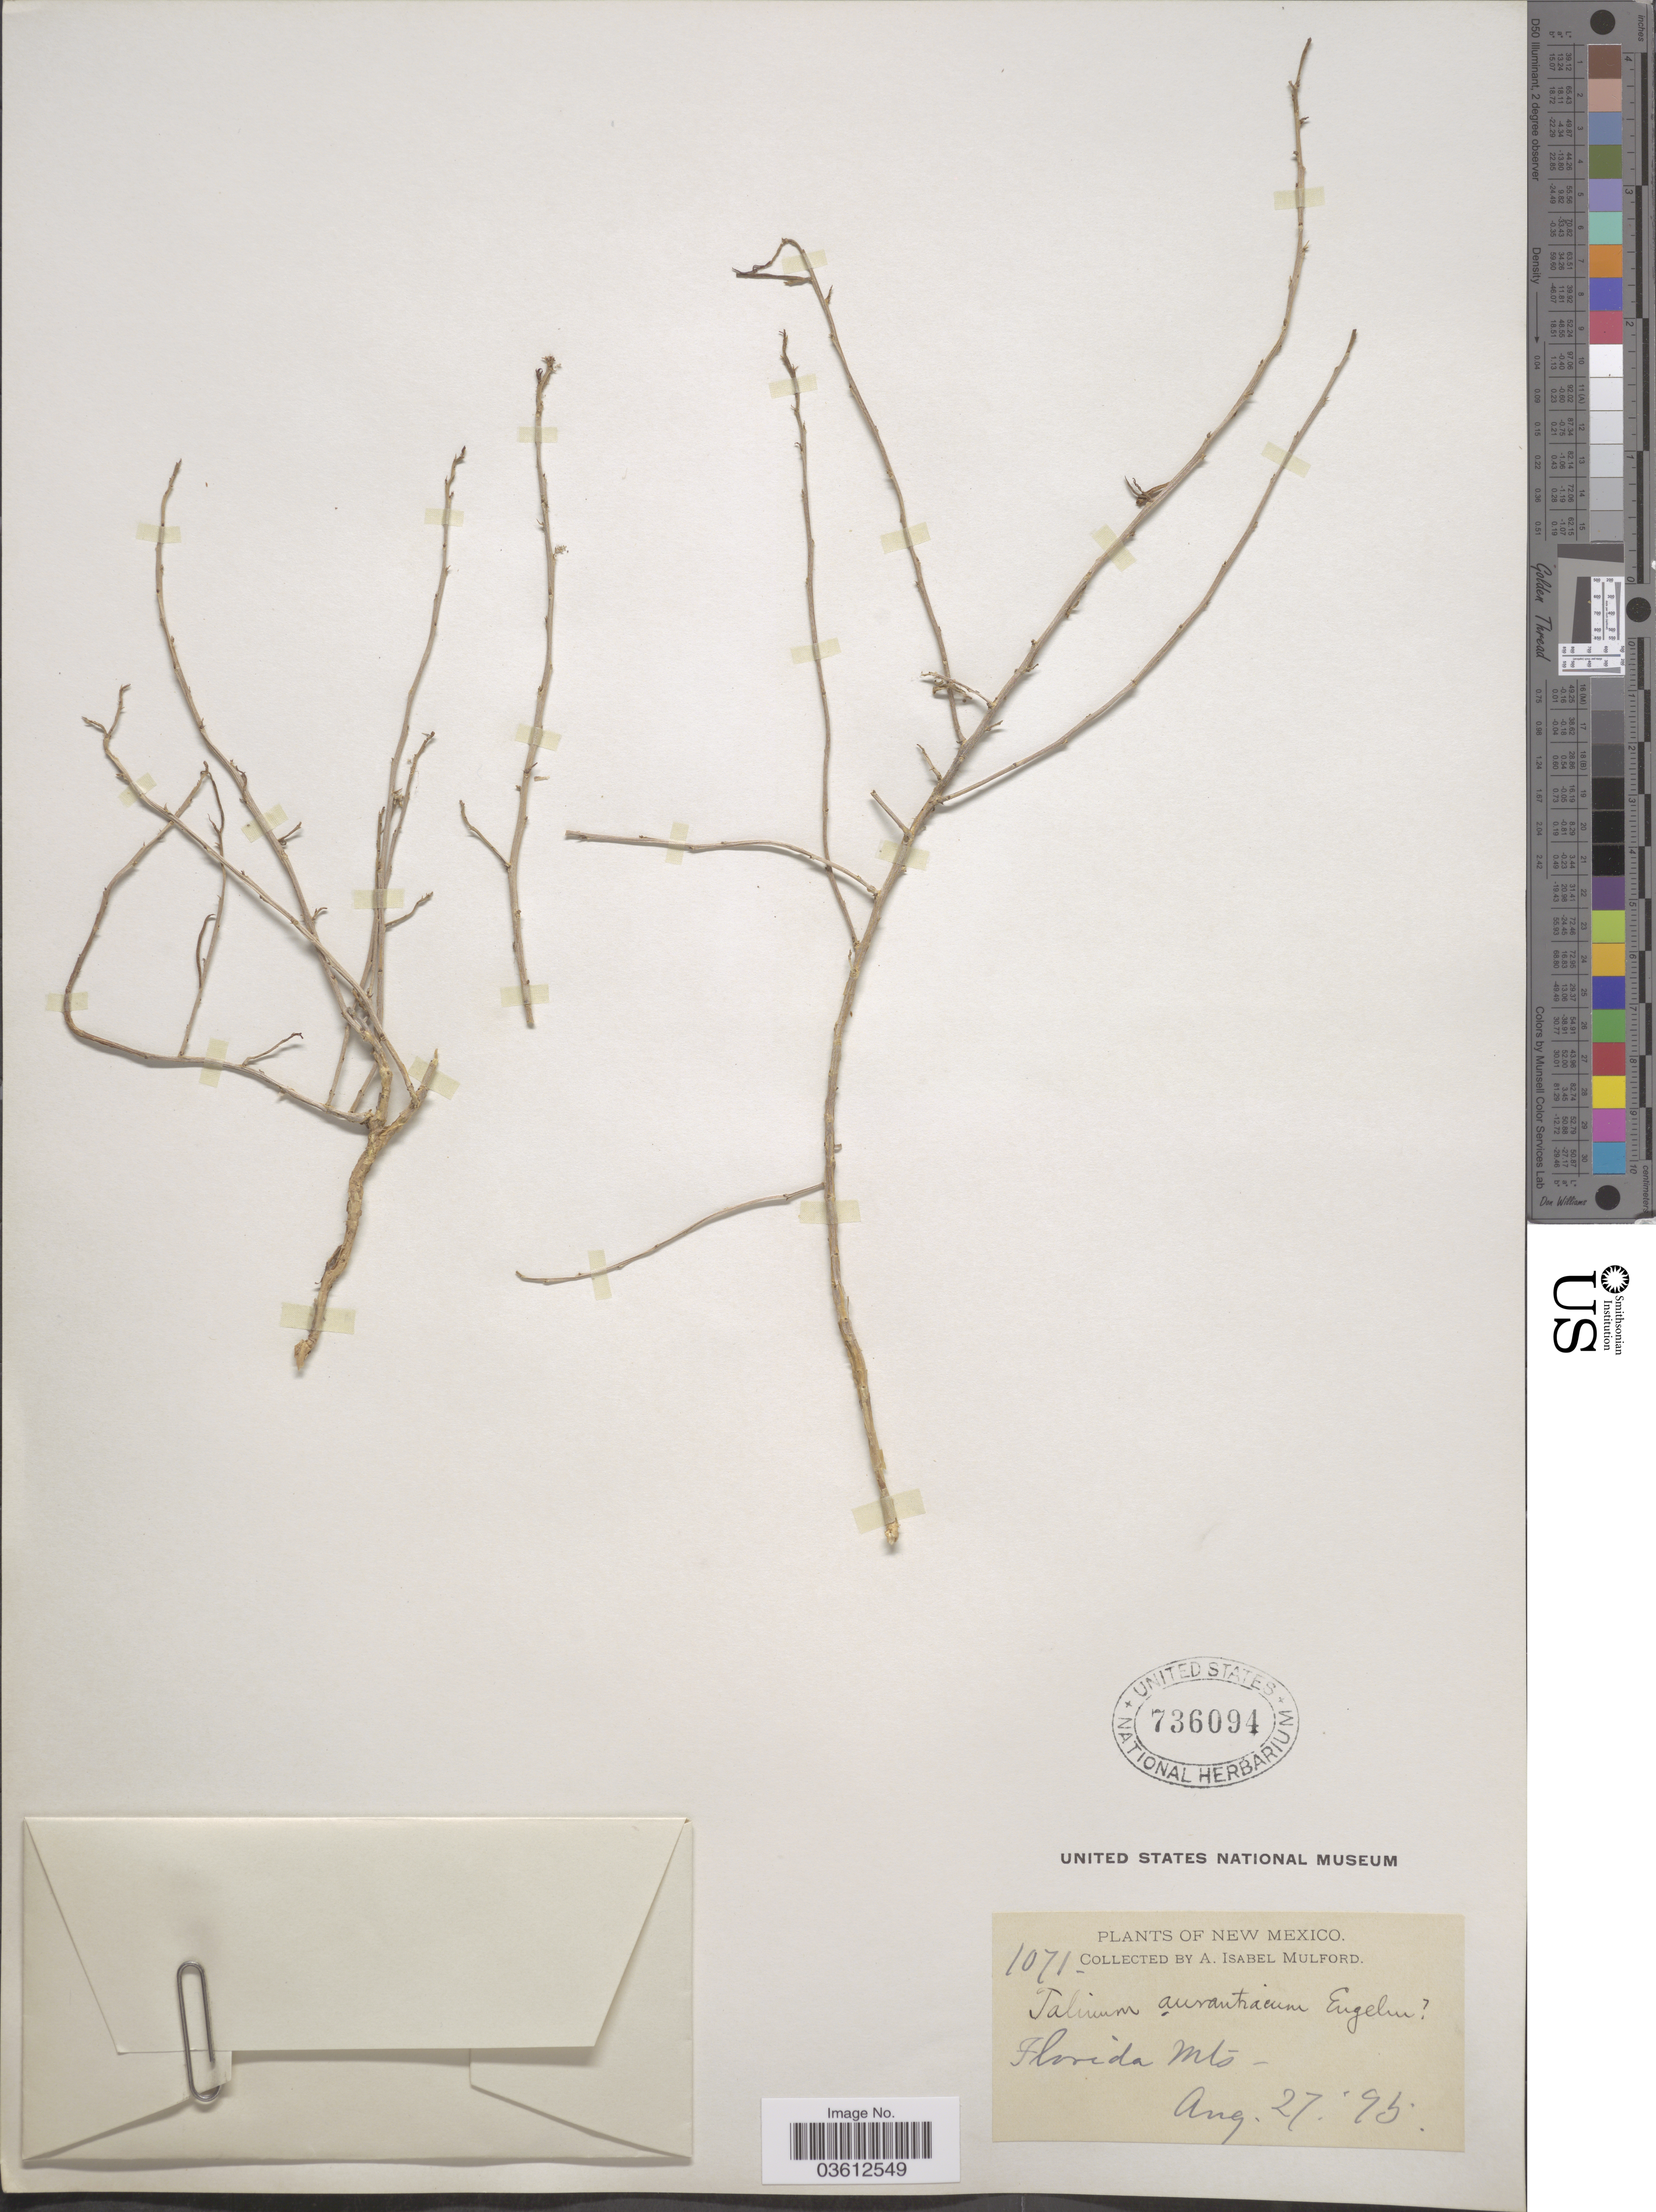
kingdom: Plantae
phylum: Tracheophyta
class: Magnoliopsida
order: Caryophyllales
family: Talinaceae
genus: Talinum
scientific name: Talinum angustissimum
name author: (Engelm.) Wooton & Standl.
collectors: A. Mulford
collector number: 1071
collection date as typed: Transcribed d/m/y: 27/8/95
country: United States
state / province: New Mexico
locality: Florida Mts.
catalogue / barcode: US 936094